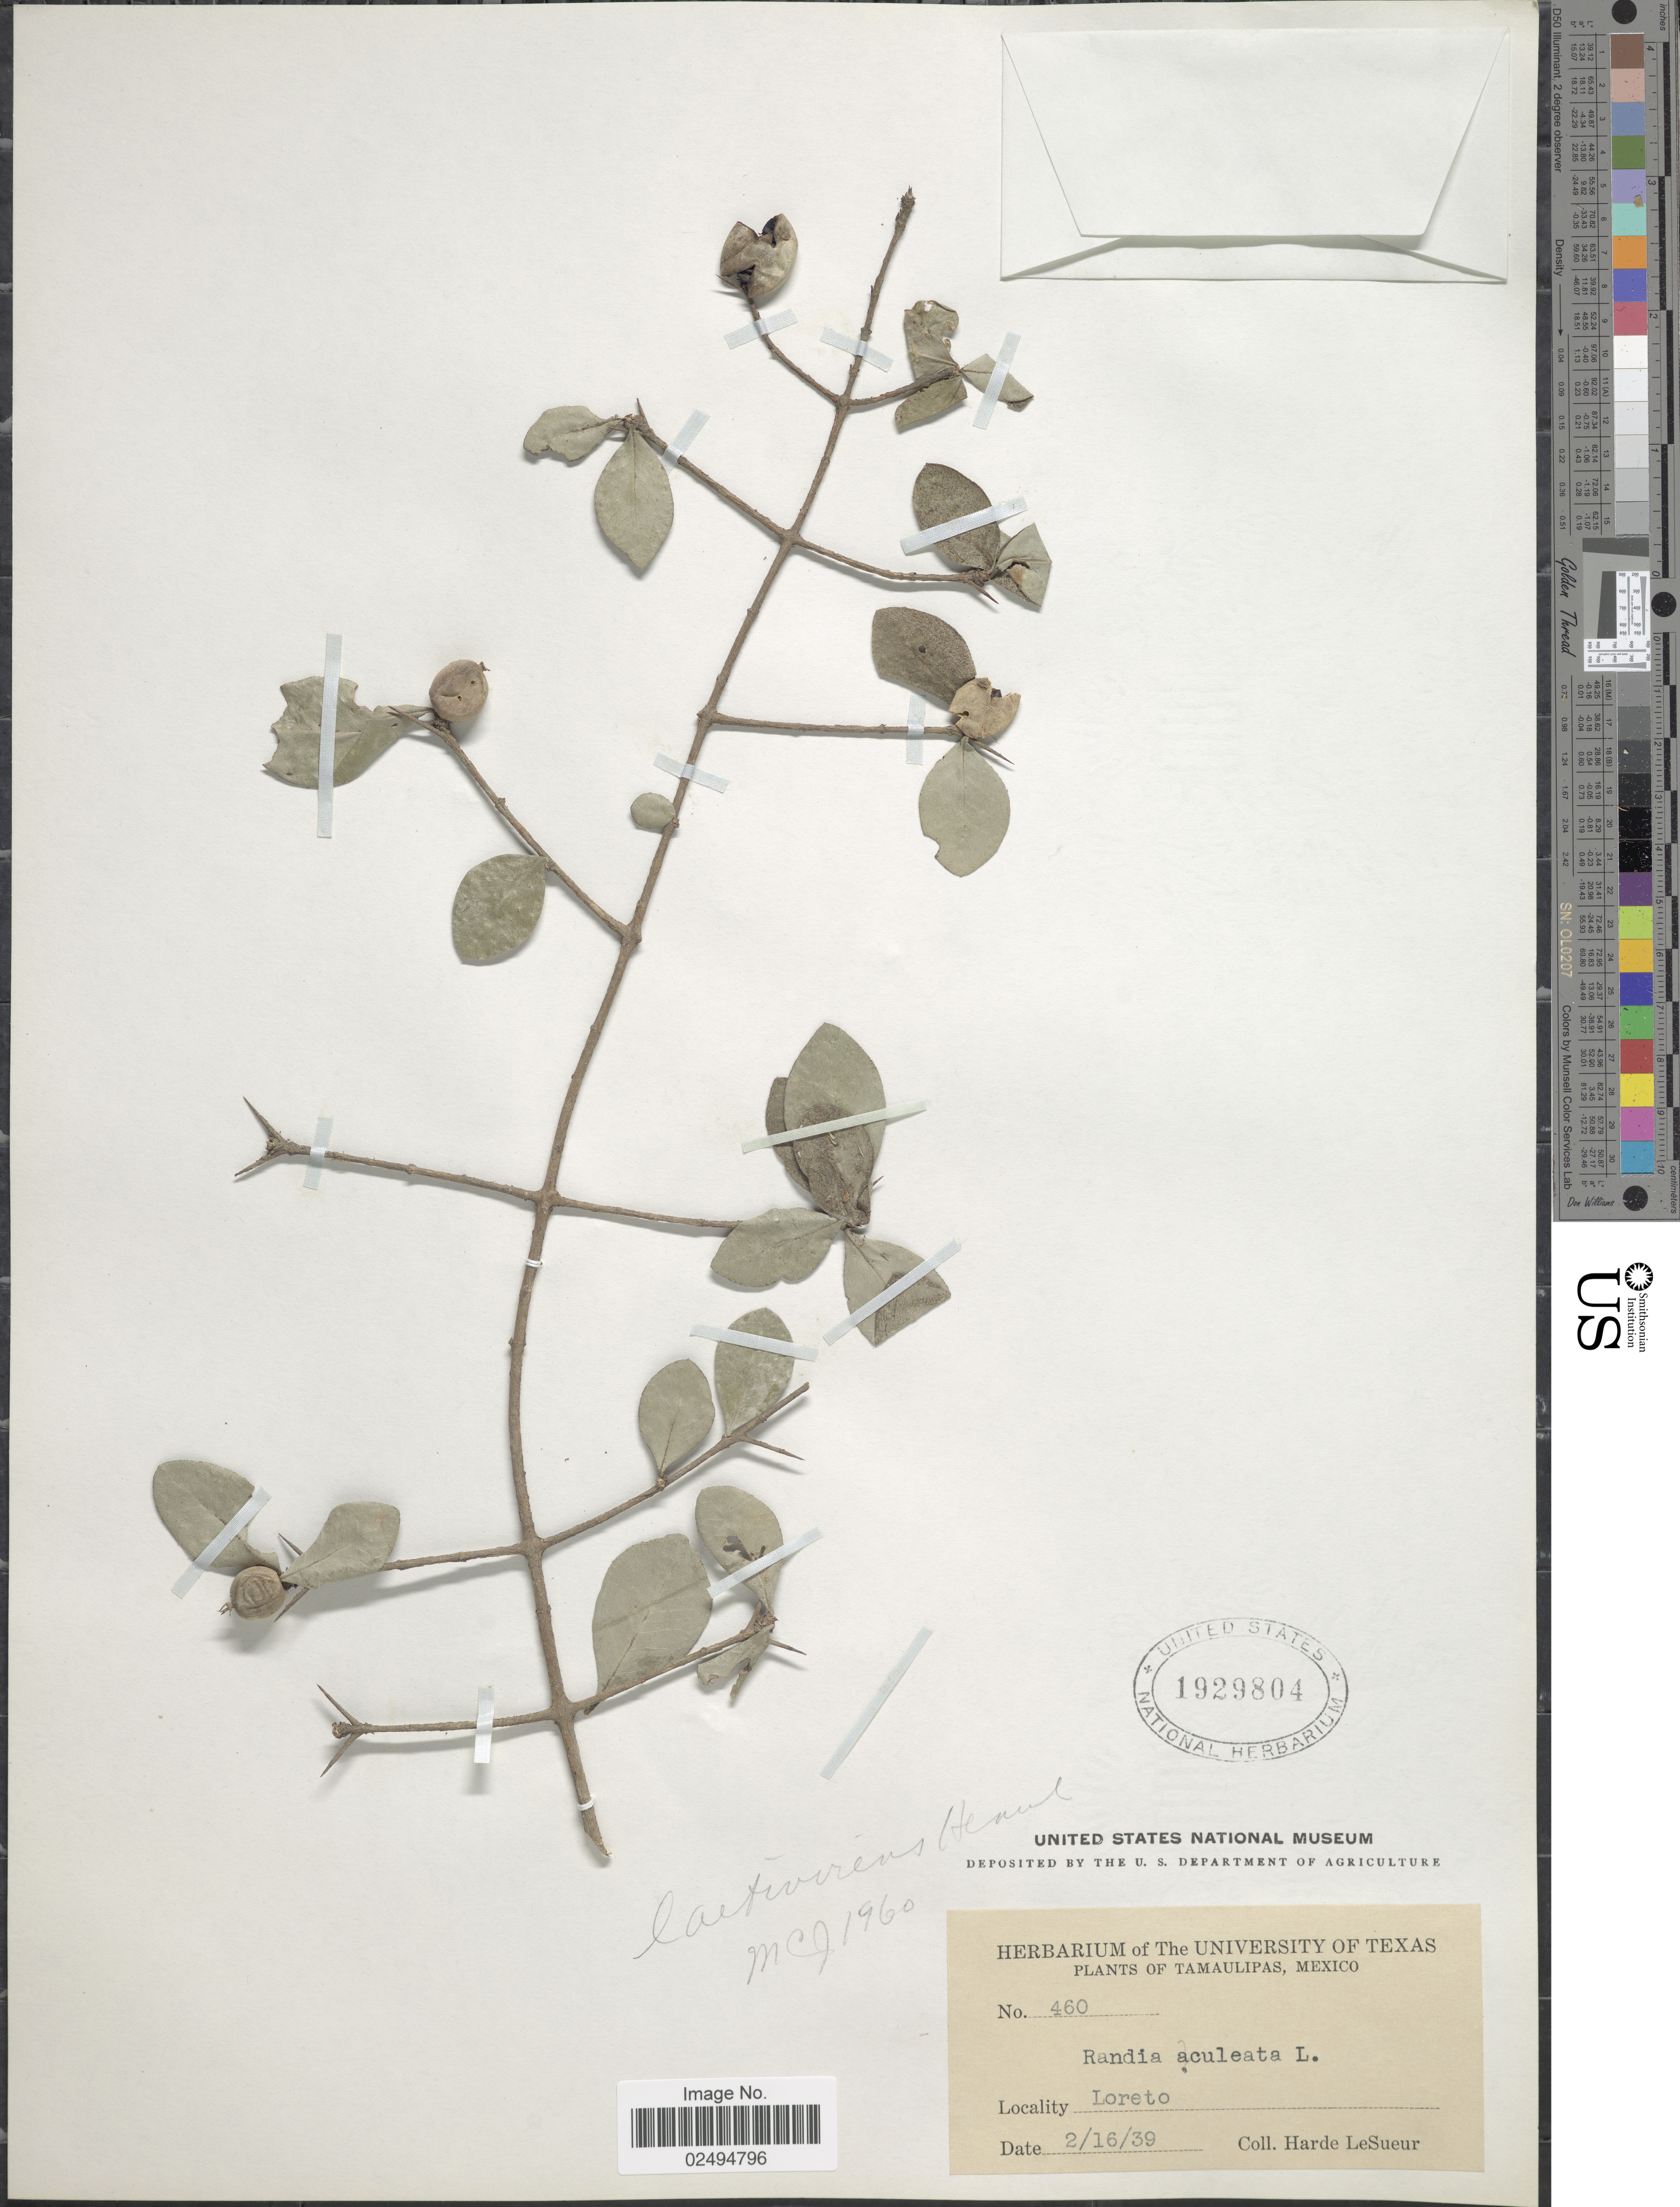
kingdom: Plantae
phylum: Tracheophyta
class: Magnoliopsida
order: Gentianales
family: Rubiaceae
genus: Randia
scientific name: Randia laetevirens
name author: Standl.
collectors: H. LeSueur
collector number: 460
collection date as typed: Transcribed d/m/y: 16/2/39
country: Mexico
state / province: Tamaulipas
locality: Loreto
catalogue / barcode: US 1929804